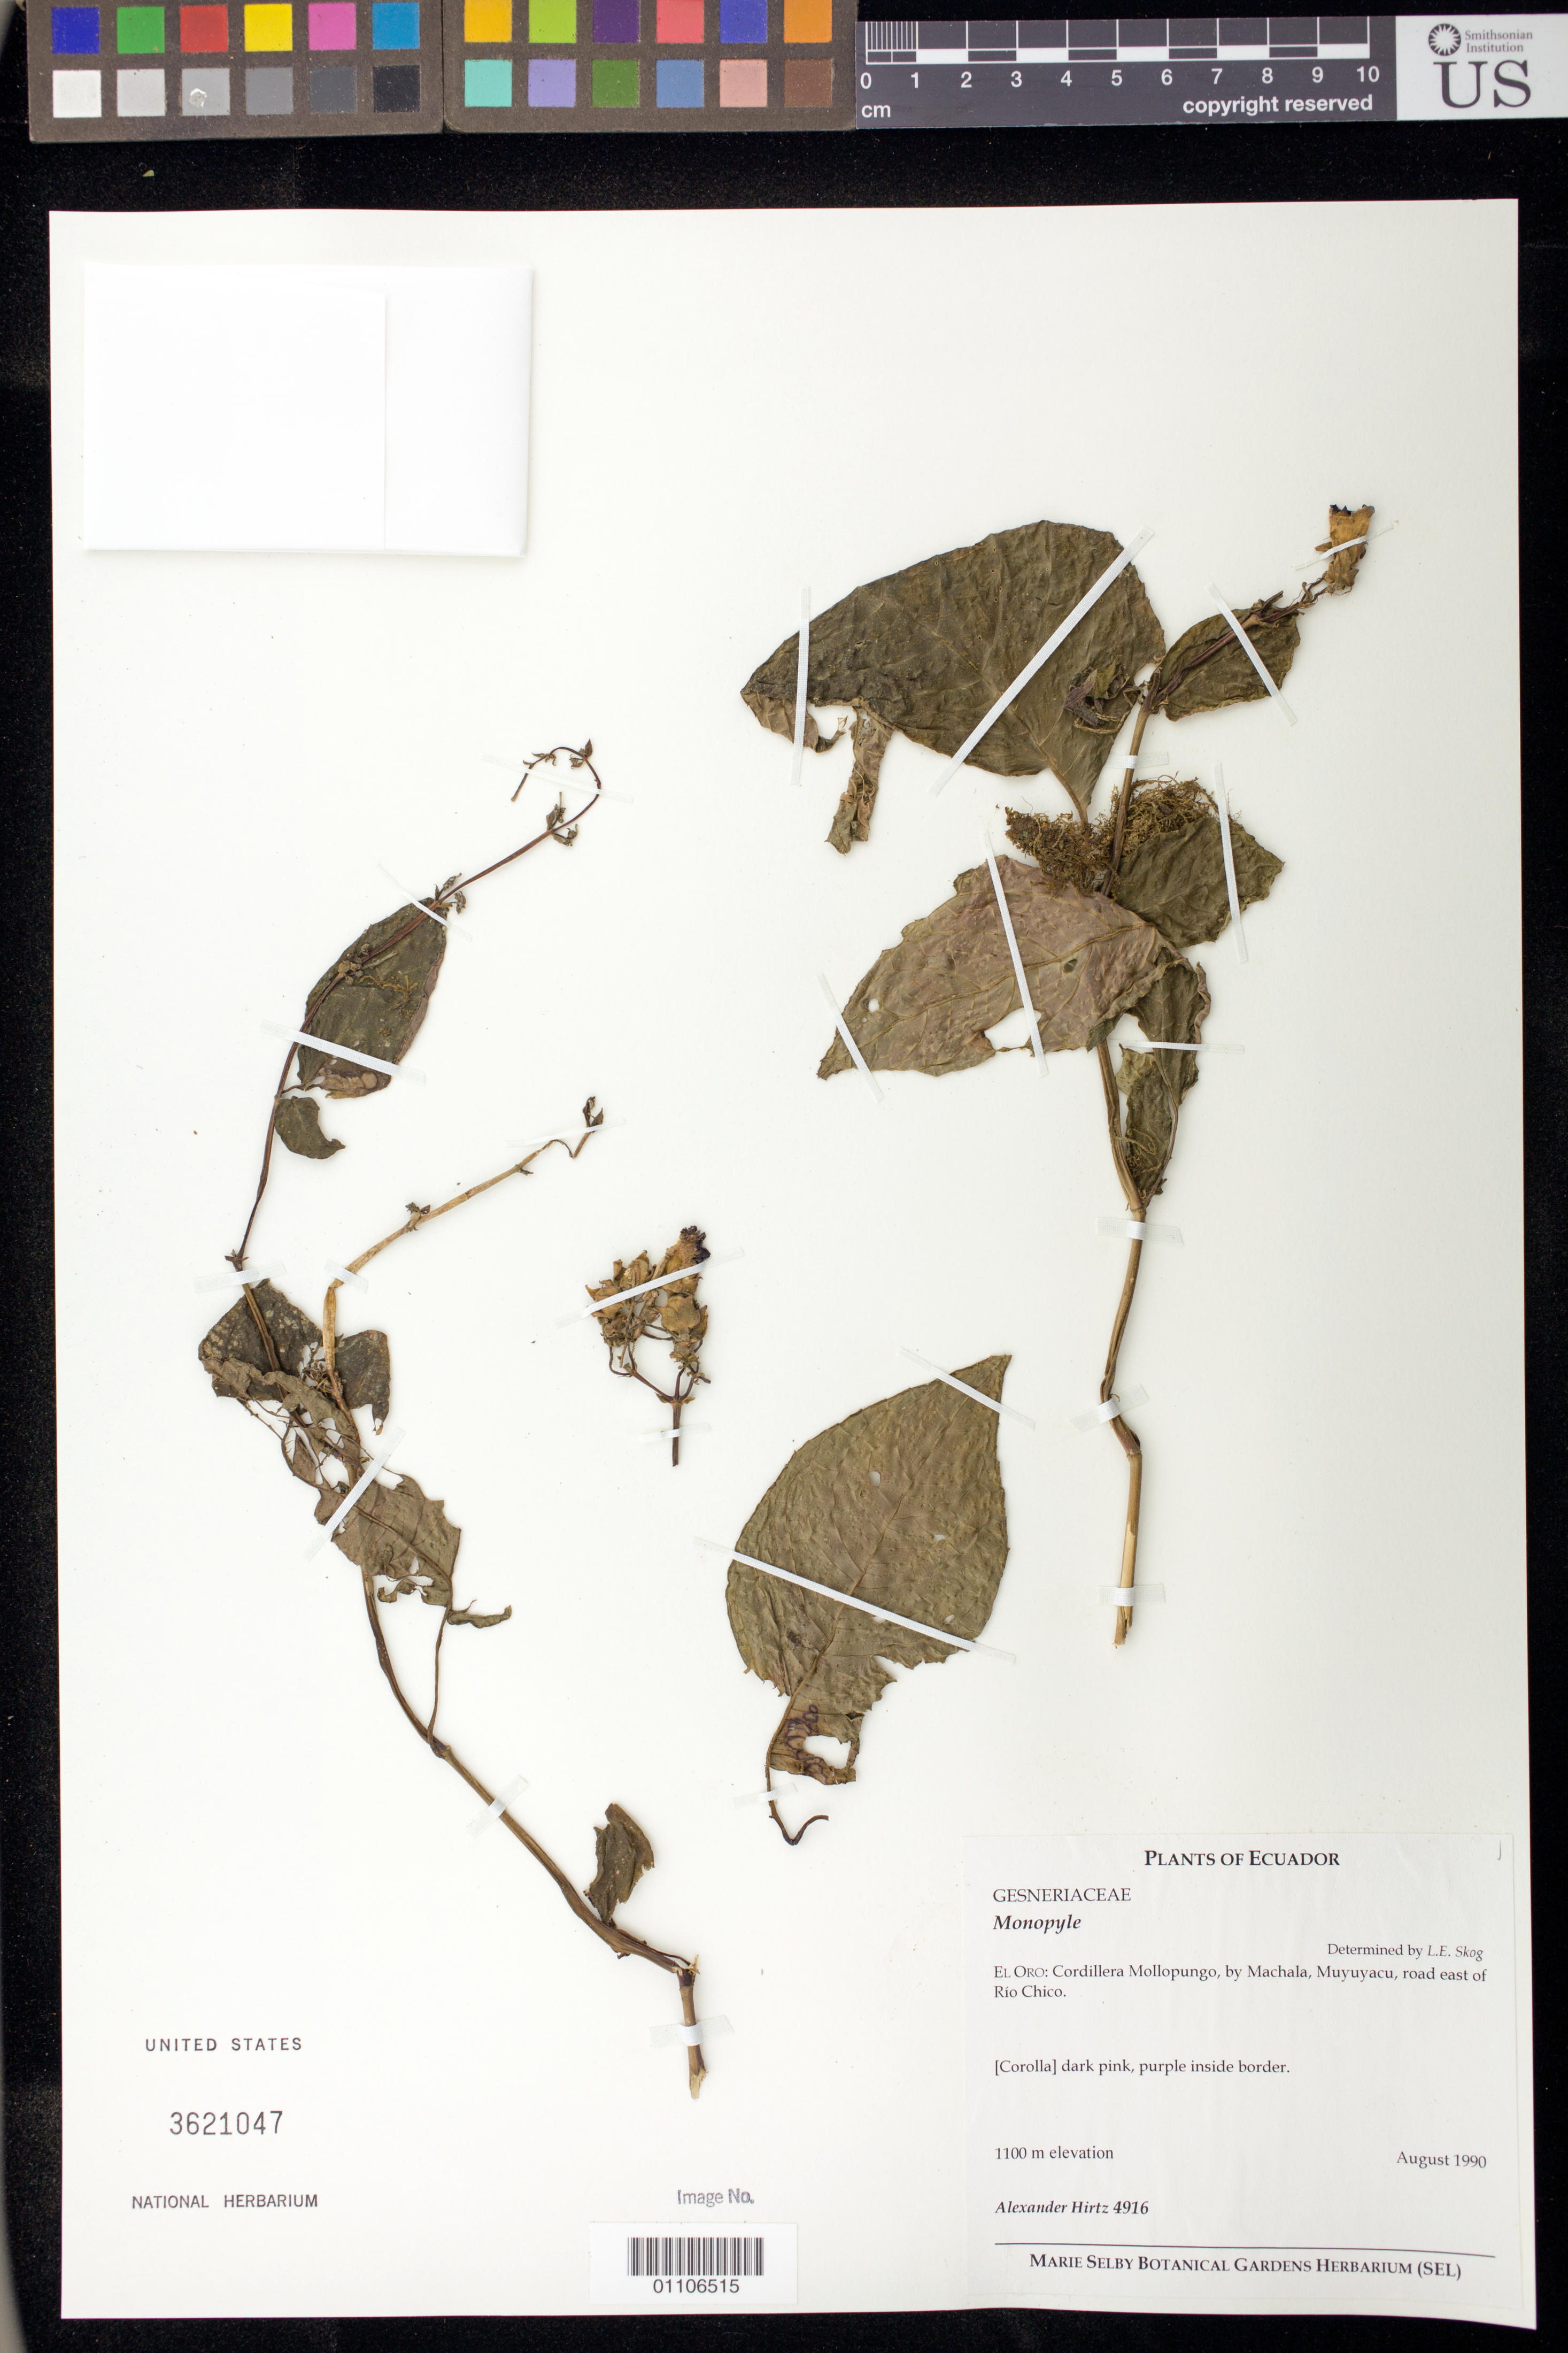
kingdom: Plantae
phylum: Tracheophyta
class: Magnoliopsida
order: Lamiales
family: Gesneriaceae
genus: Monopyle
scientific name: Monopyle sp.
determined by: Skog, Laurence E.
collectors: A. Hirtz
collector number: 4916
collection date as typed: Aug 1990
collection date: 1990-08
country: Ecuador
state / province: El Oro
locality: El Oro: Cordillera Mollopungo, by Machala, Muyuyacu, road east of Rio Chico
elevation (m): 1100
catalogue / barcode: US 3621047